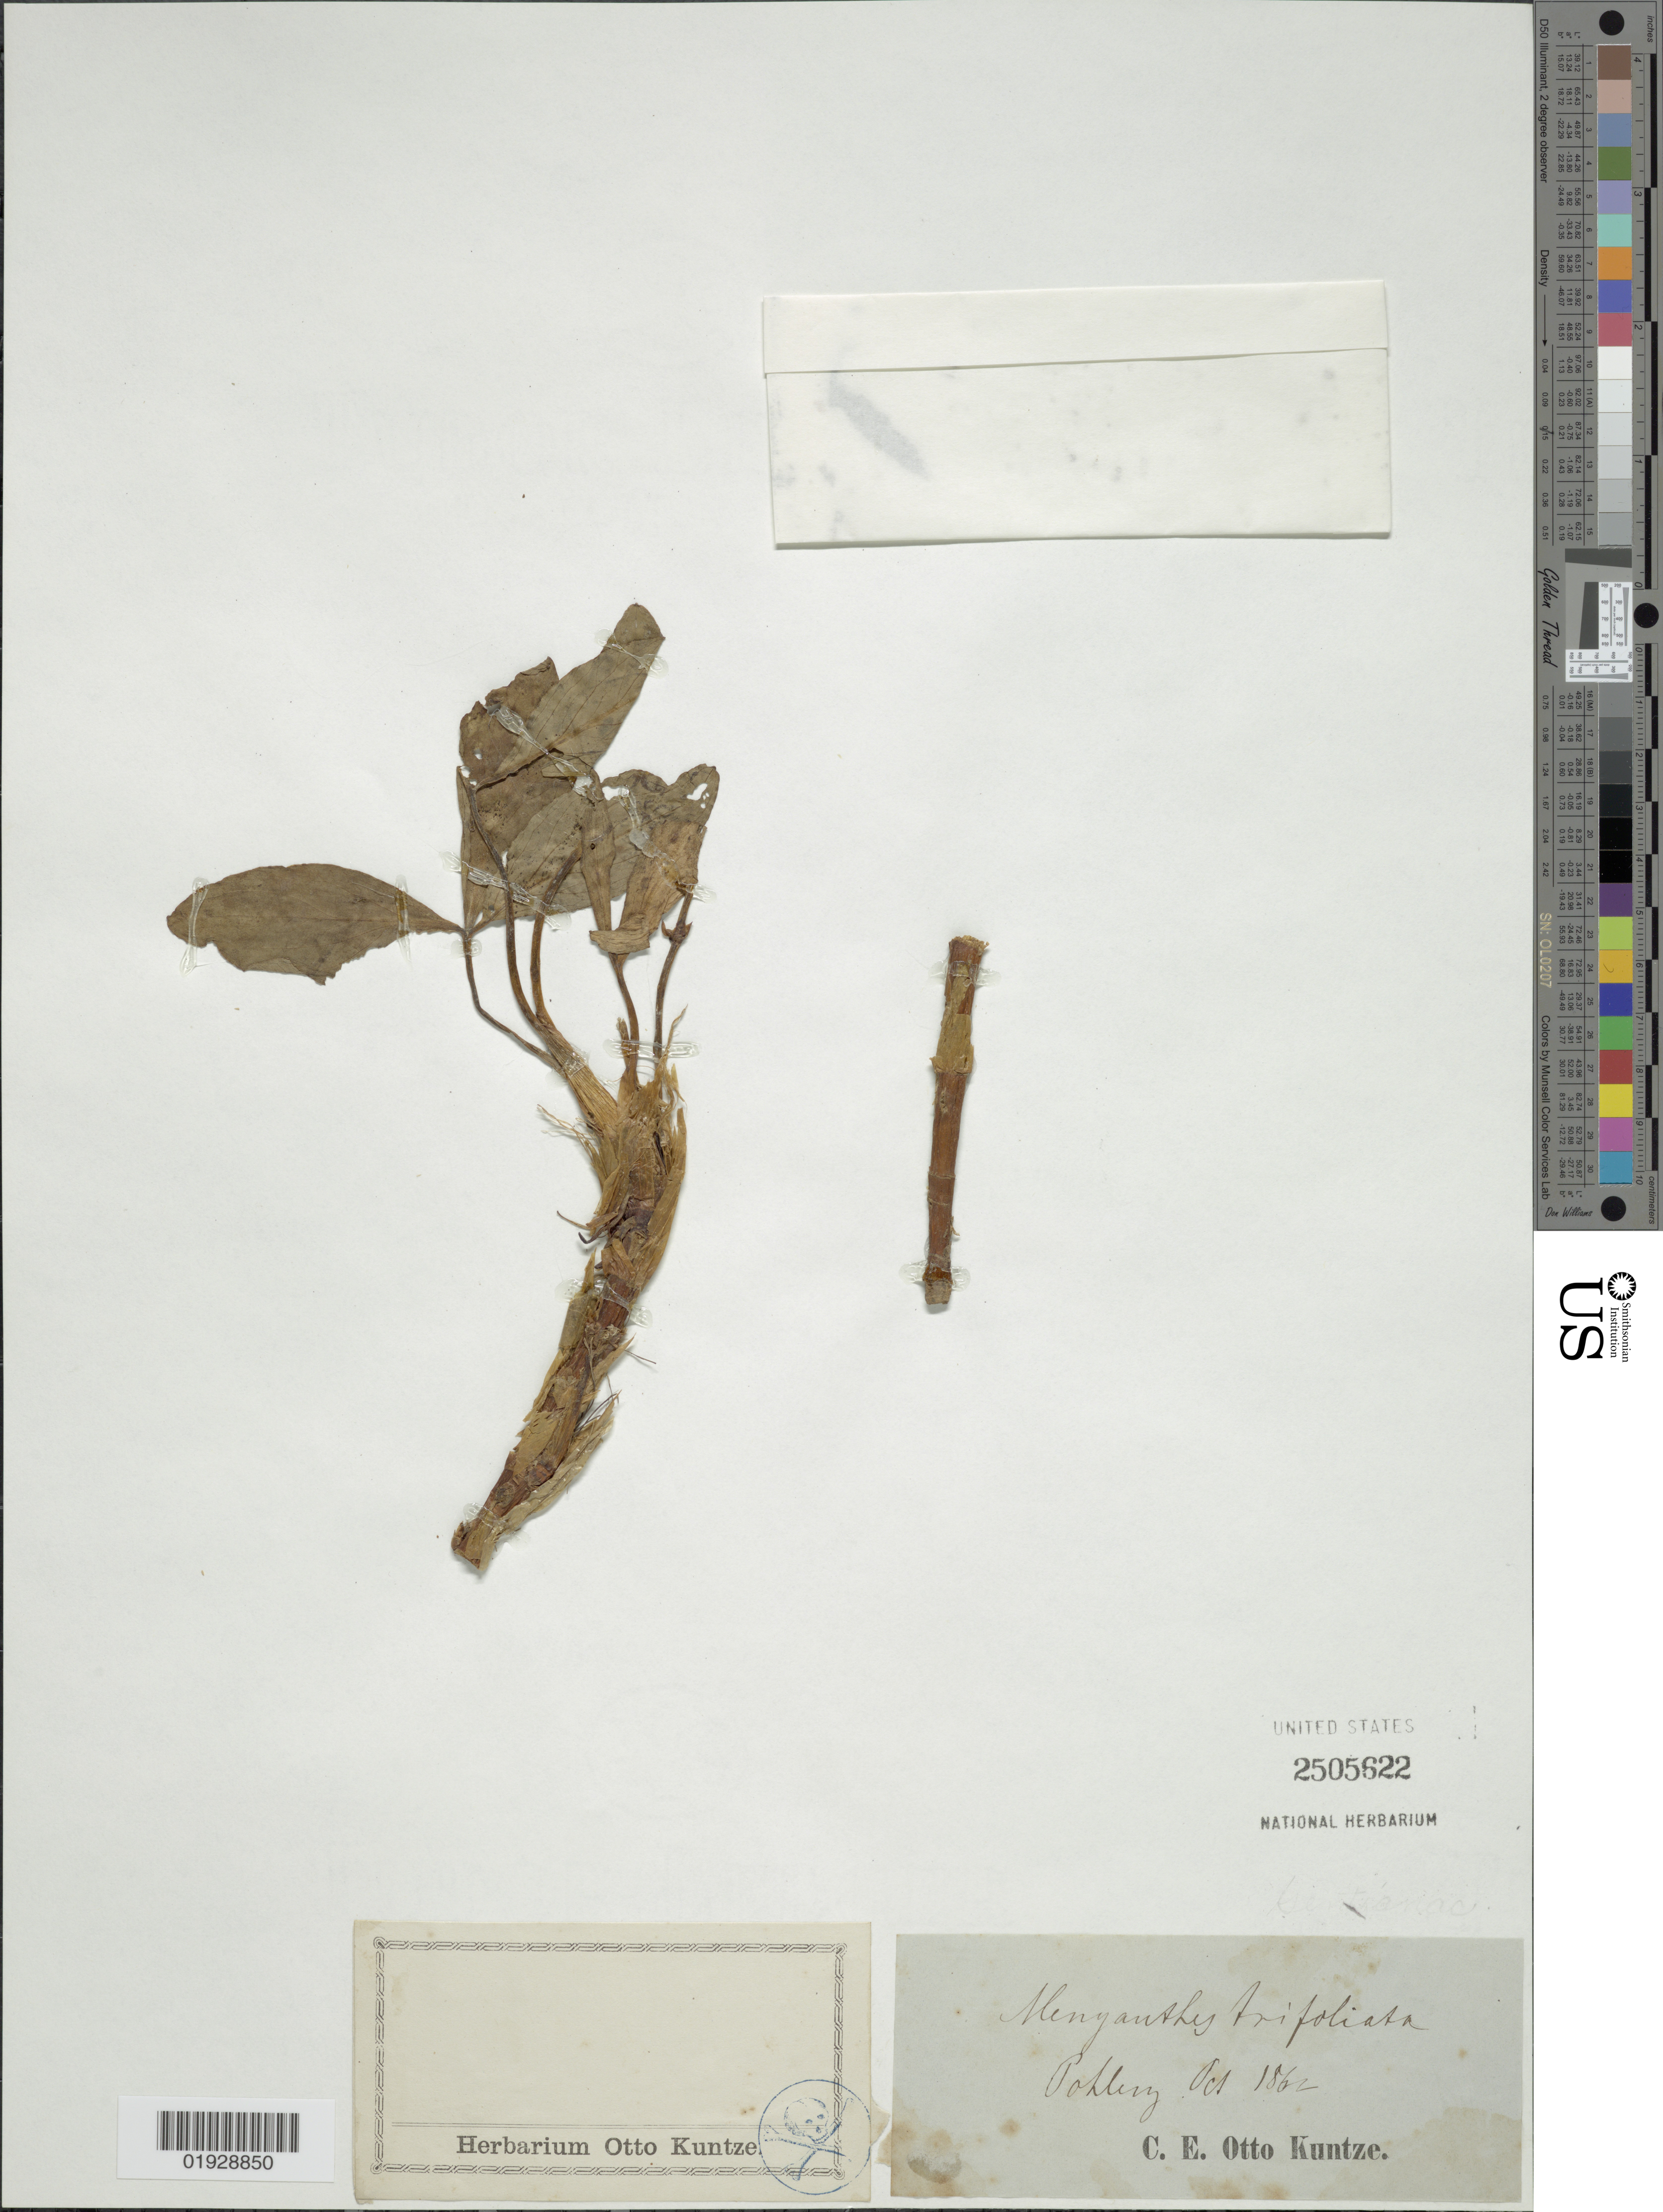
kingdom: Plantae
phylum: Tracheophyta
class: Magnoliopsida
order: Asterales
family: Menyanthaceae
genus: Menyanthes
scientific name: Menyanthes trifoliata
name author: L.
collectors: C.E.O. Kuntze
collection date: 1862-10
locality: Pohling [interpreted]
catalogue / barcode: US 2505622